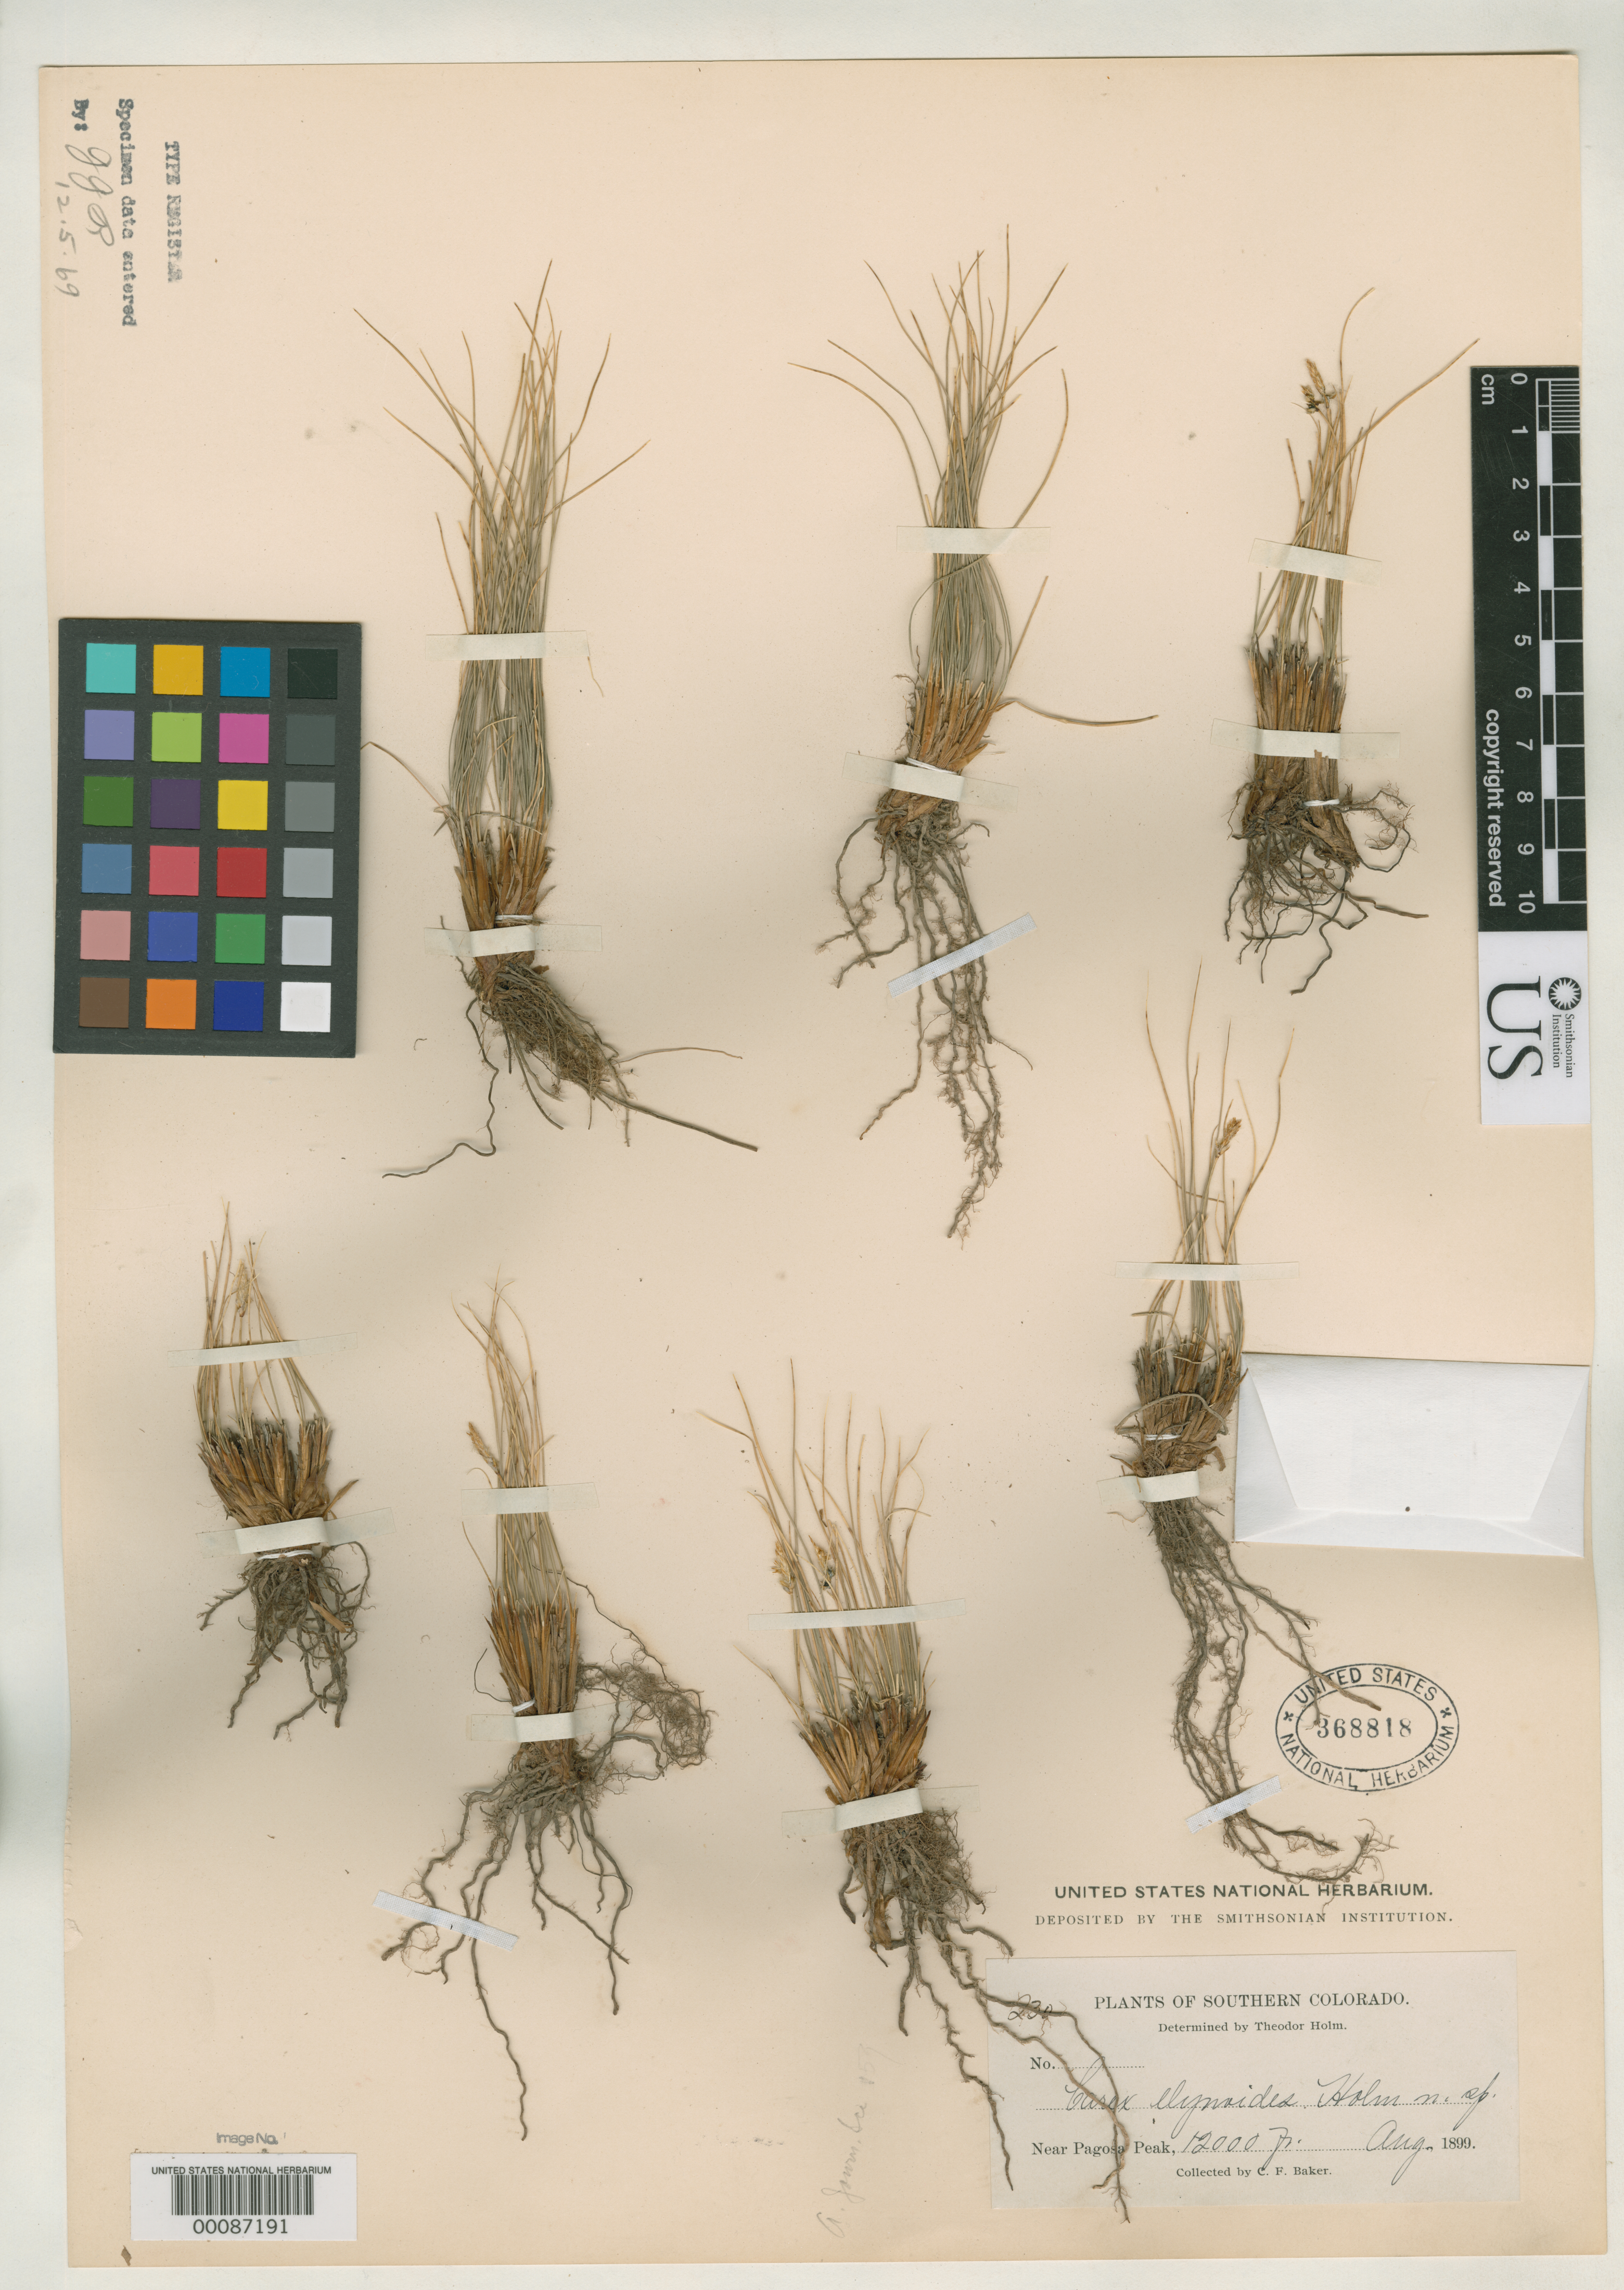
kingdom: Plantae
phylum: Tracheophyta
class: Liliopsida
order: Poales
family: Cyperaceae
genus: Carex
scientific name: Carex elynoides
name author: Holm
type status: Isosyntype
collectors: C. F. Baker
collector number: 230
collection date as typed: Aug 1890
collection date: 1890-08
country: United States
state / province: Colorado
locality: Near Pagosa Peak.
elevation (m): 3658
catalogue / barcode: US 368818